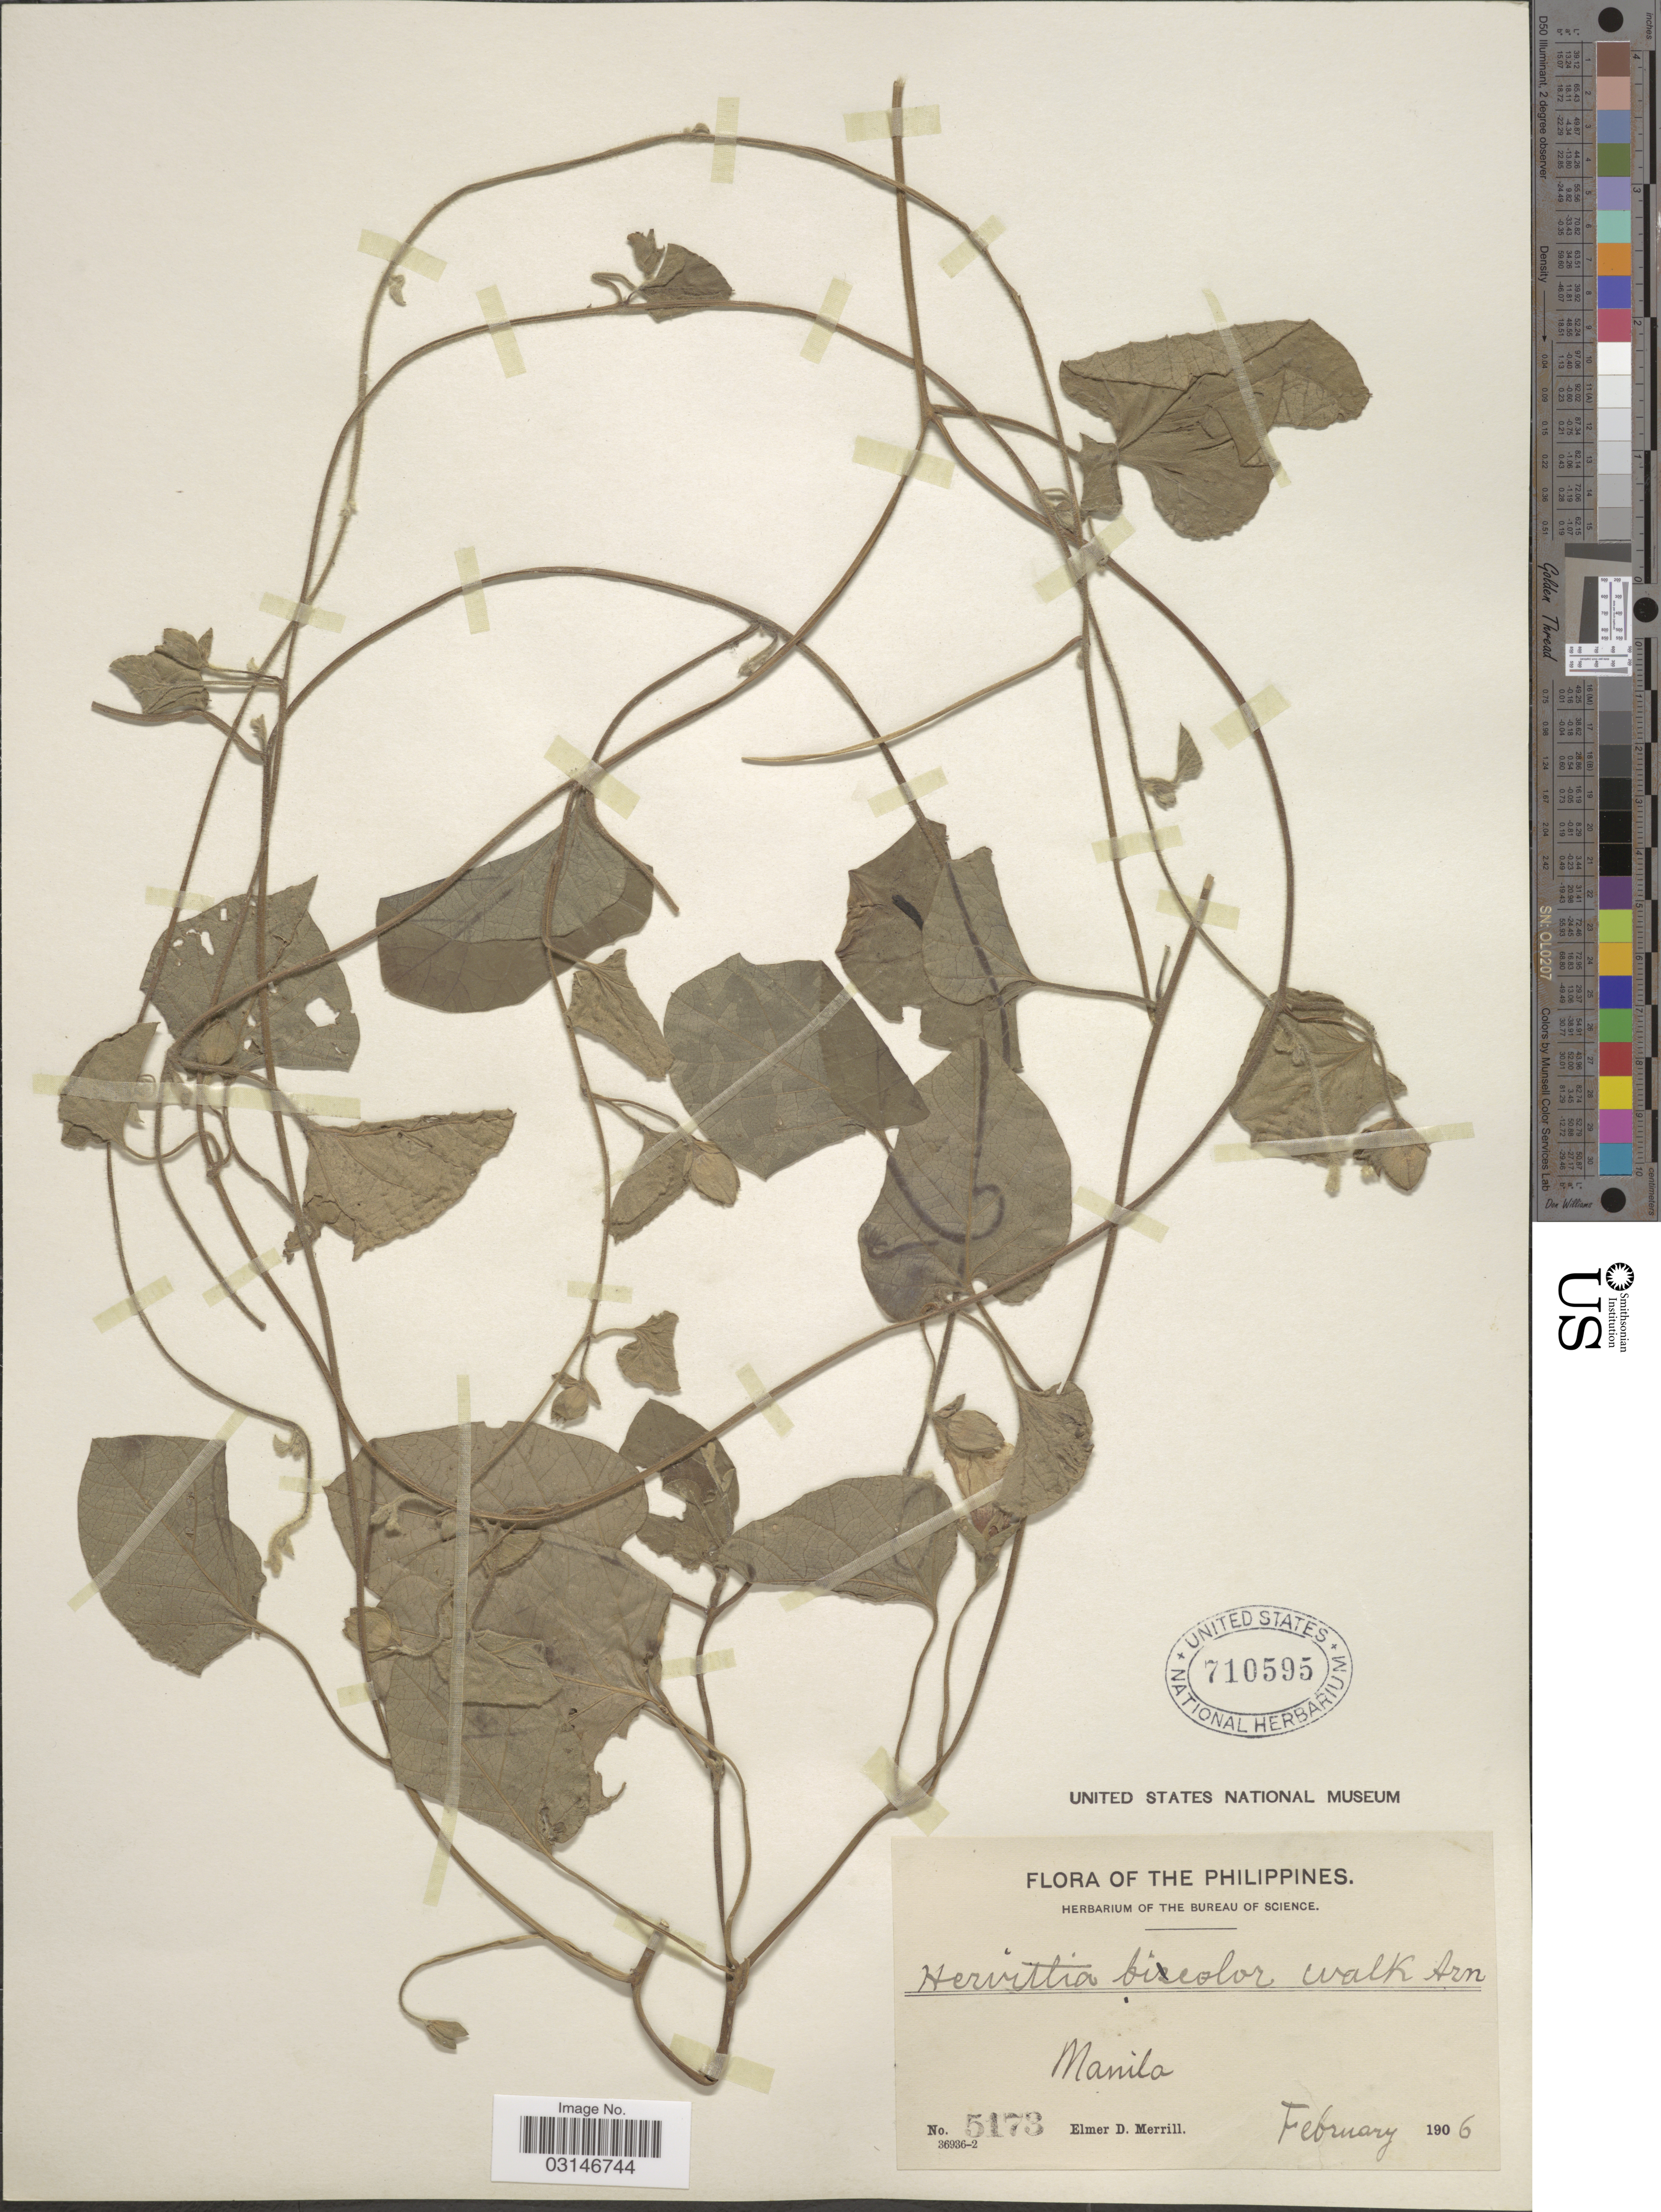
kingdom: Plantae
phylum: Tracheophyta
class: Magnoliopsida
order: Solanales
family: Convolvulaceae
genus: Hewittia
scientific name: Hewittia malabarica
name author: (L.) Suresh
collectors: E. D. Merrill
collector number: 5173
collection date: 1906-02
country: Philippines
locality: Manila.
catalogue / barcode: US 710595